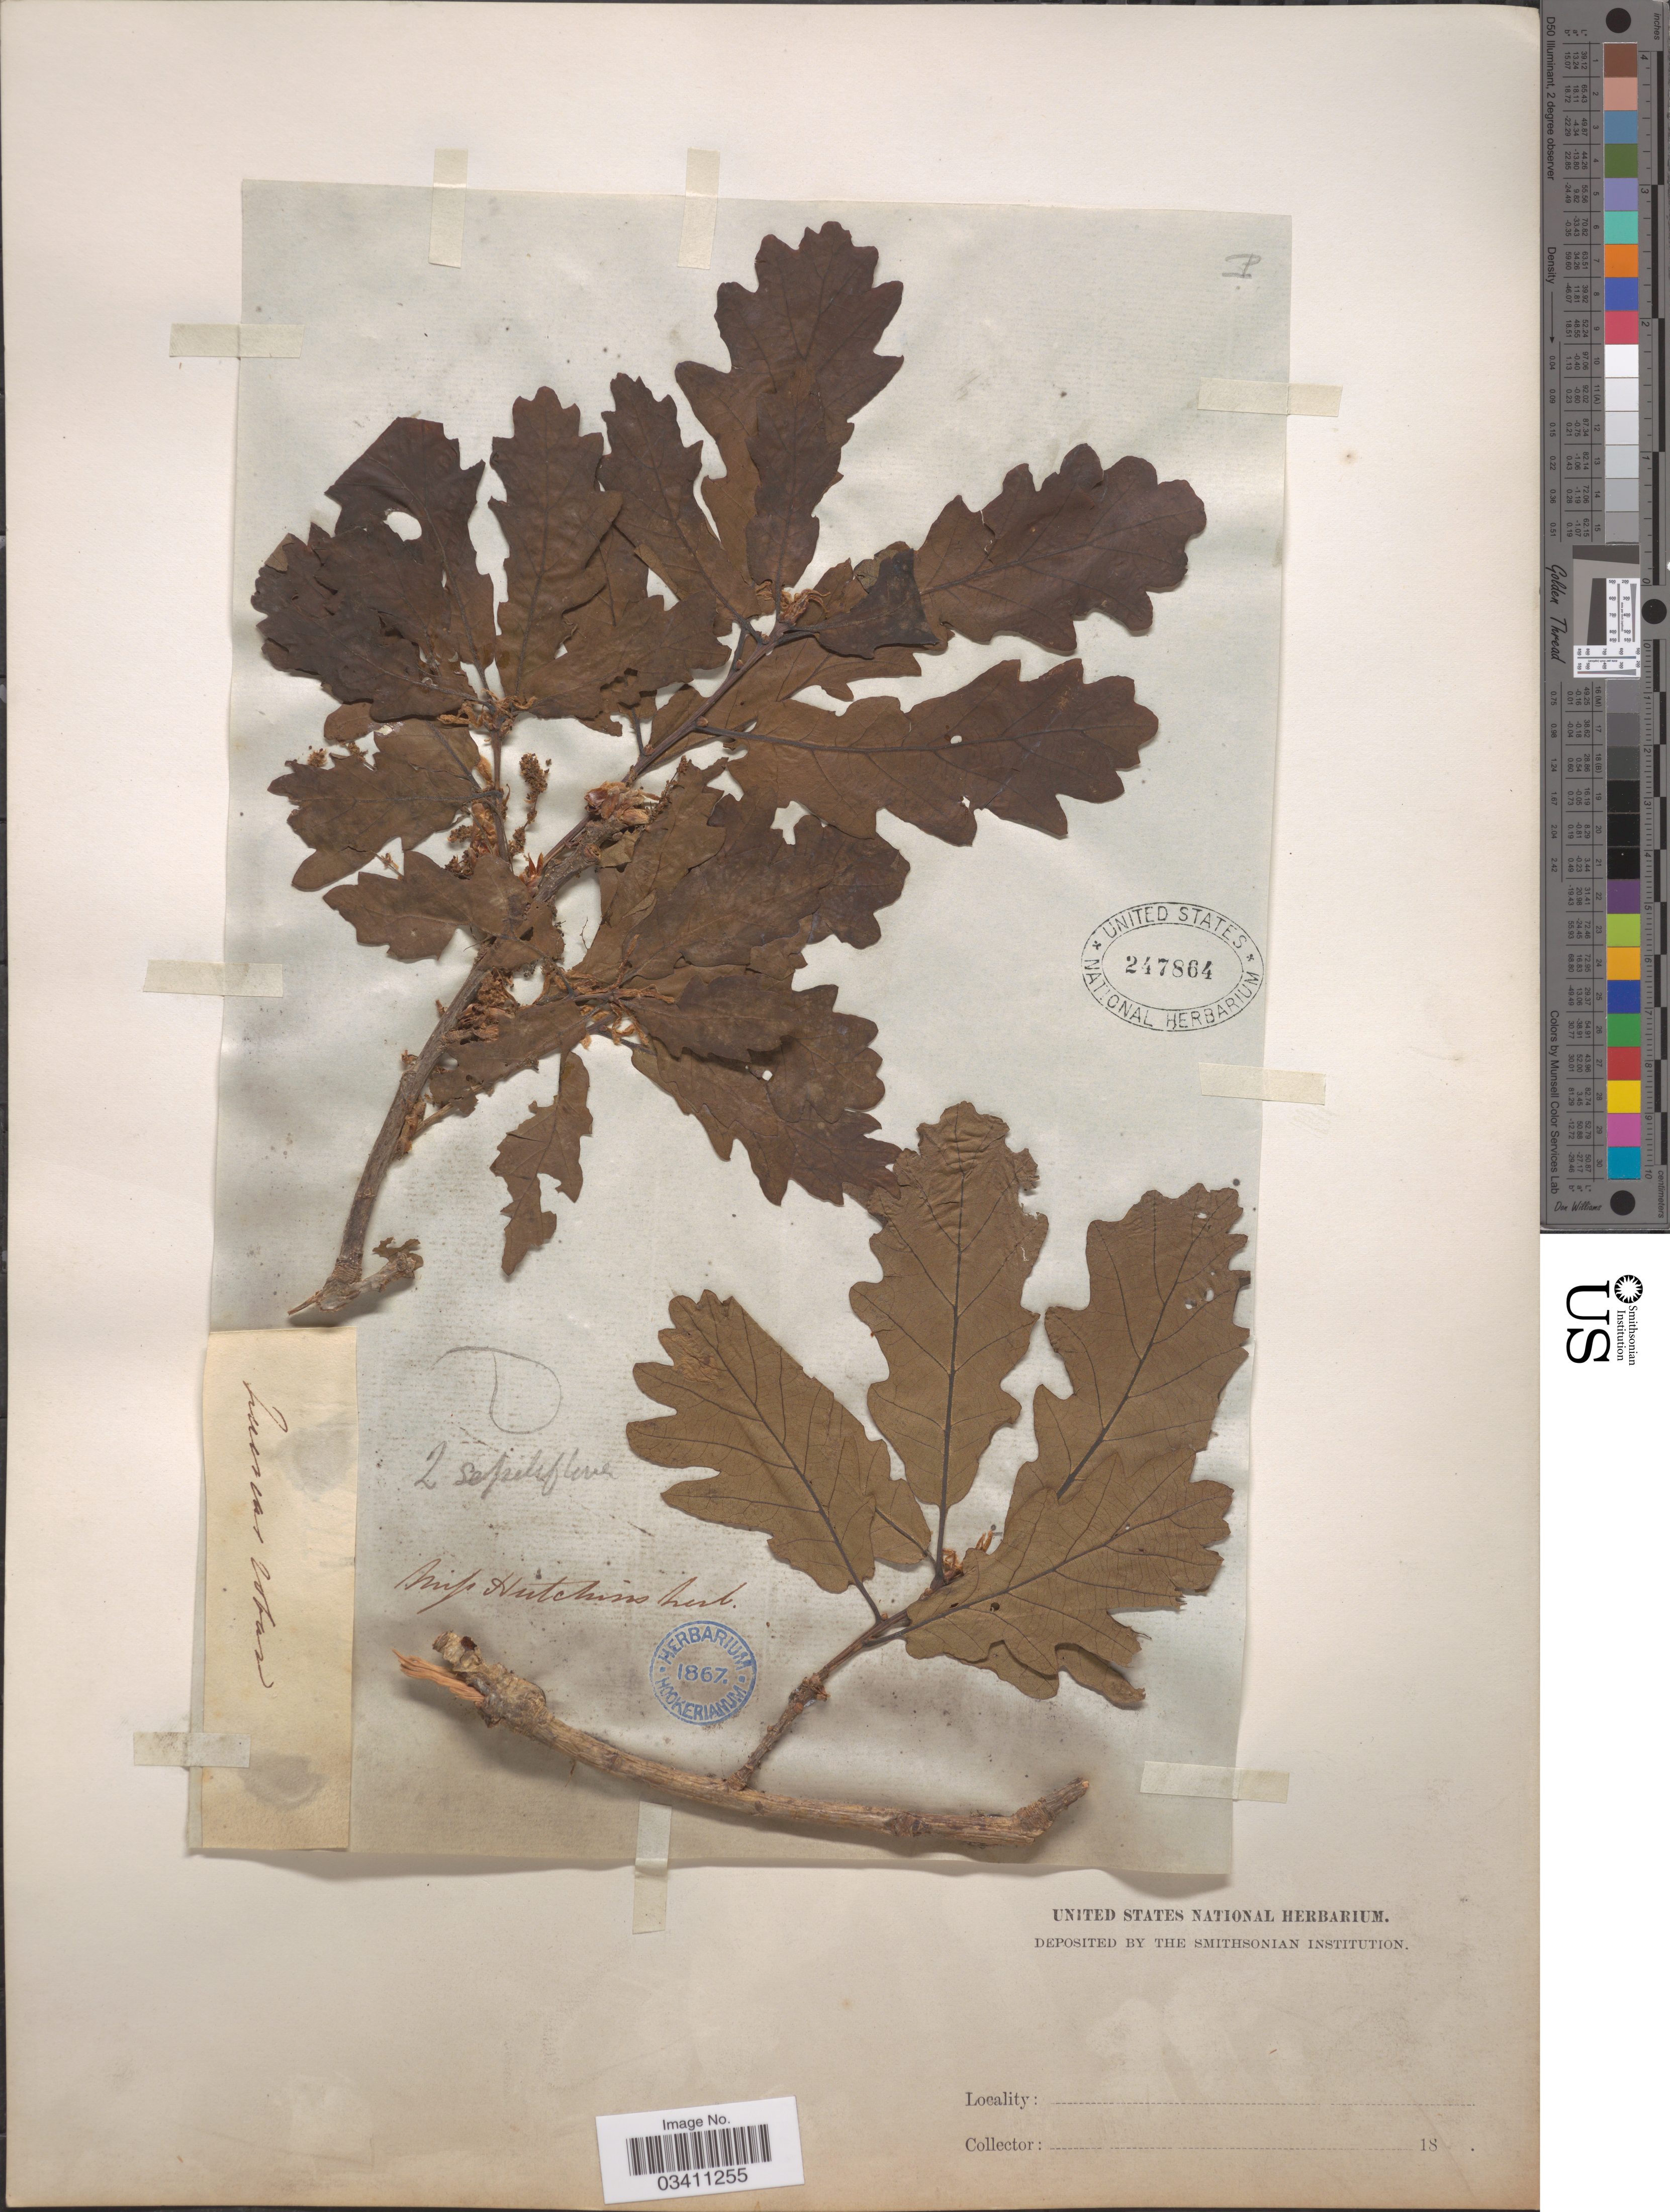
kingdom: Plantae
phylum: Tracheophyta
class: Magnoliopsida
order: Fagales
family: Fagaceae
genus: Quercus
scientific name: Quercus sessiliflora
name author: Salisb.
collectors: ex herb. Hookerianum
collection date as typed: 18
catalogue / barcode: US 247864